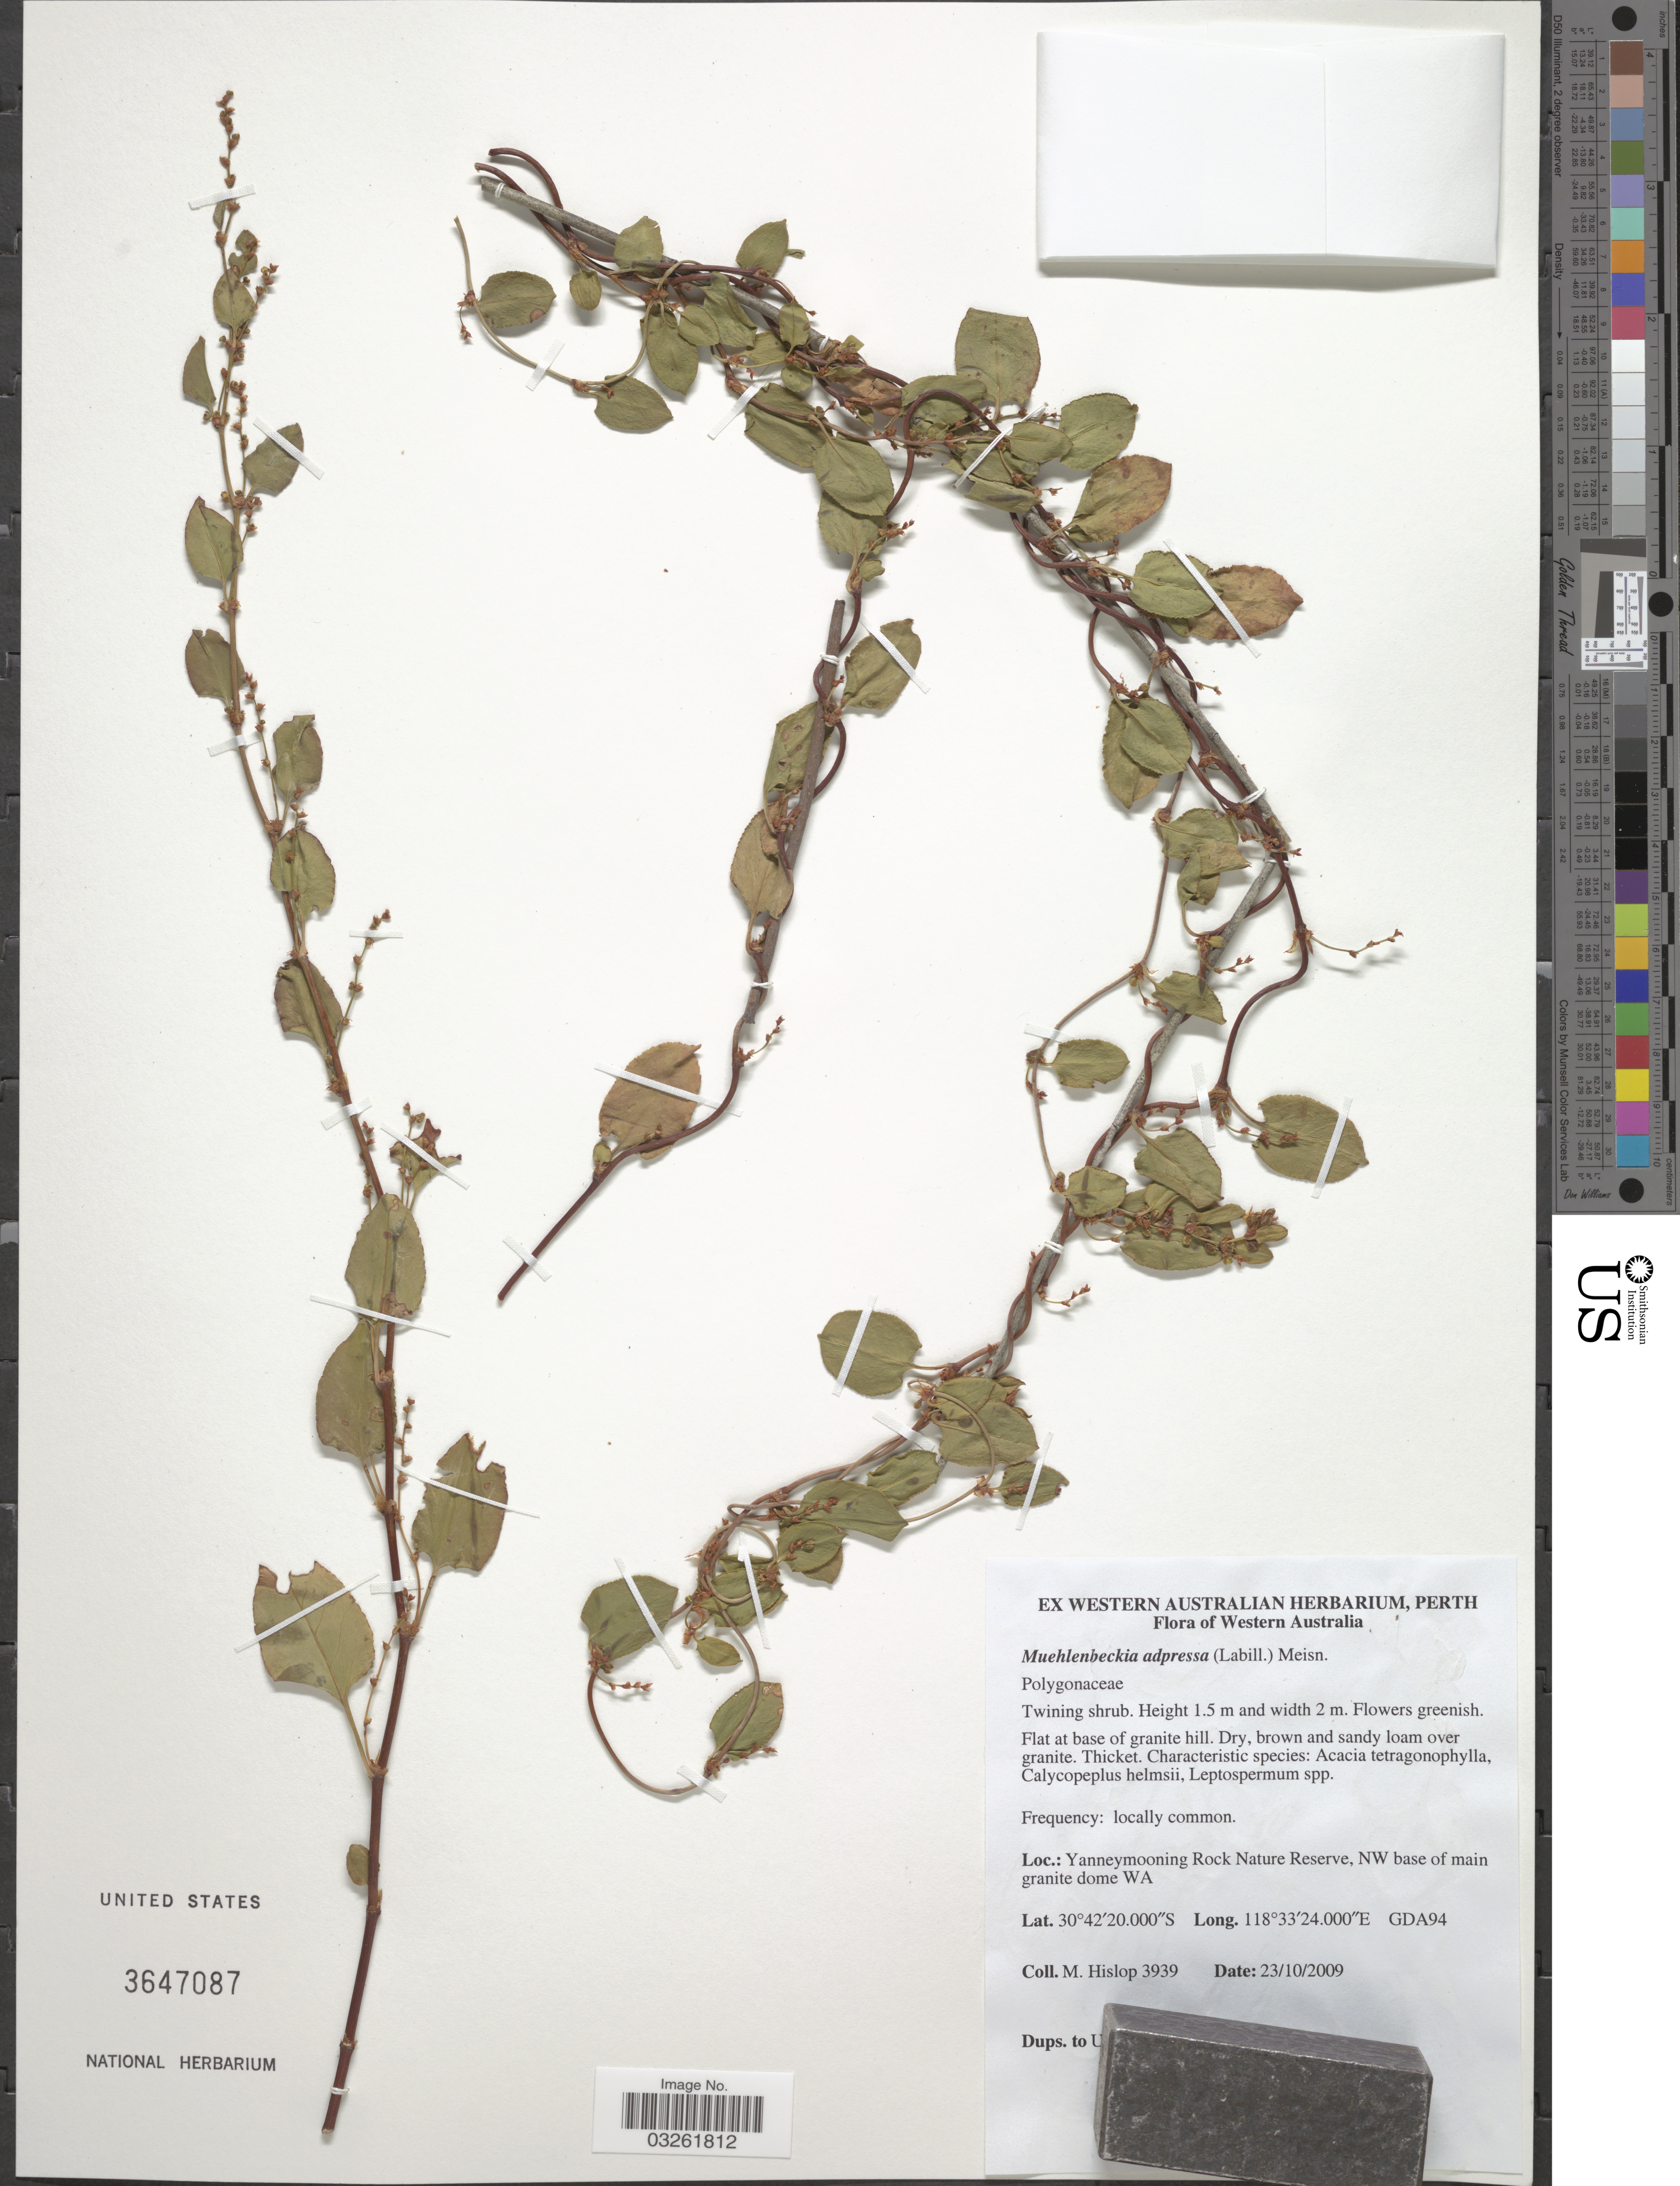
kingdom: Plantae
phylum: Tracheophyta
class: Magnoliopsida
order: Caryophyllales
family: Polygonaceae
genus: Muehlenbeckia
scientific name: Muehlenbeckia adpressa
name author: Meisn.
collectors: M. Hislop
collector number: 3939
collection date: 2009-10-23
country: Australia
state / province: Western Australia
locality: Yanneymooning Rock Nature Reserve, NW base of main granite dome WA.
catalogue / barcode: US 3647087